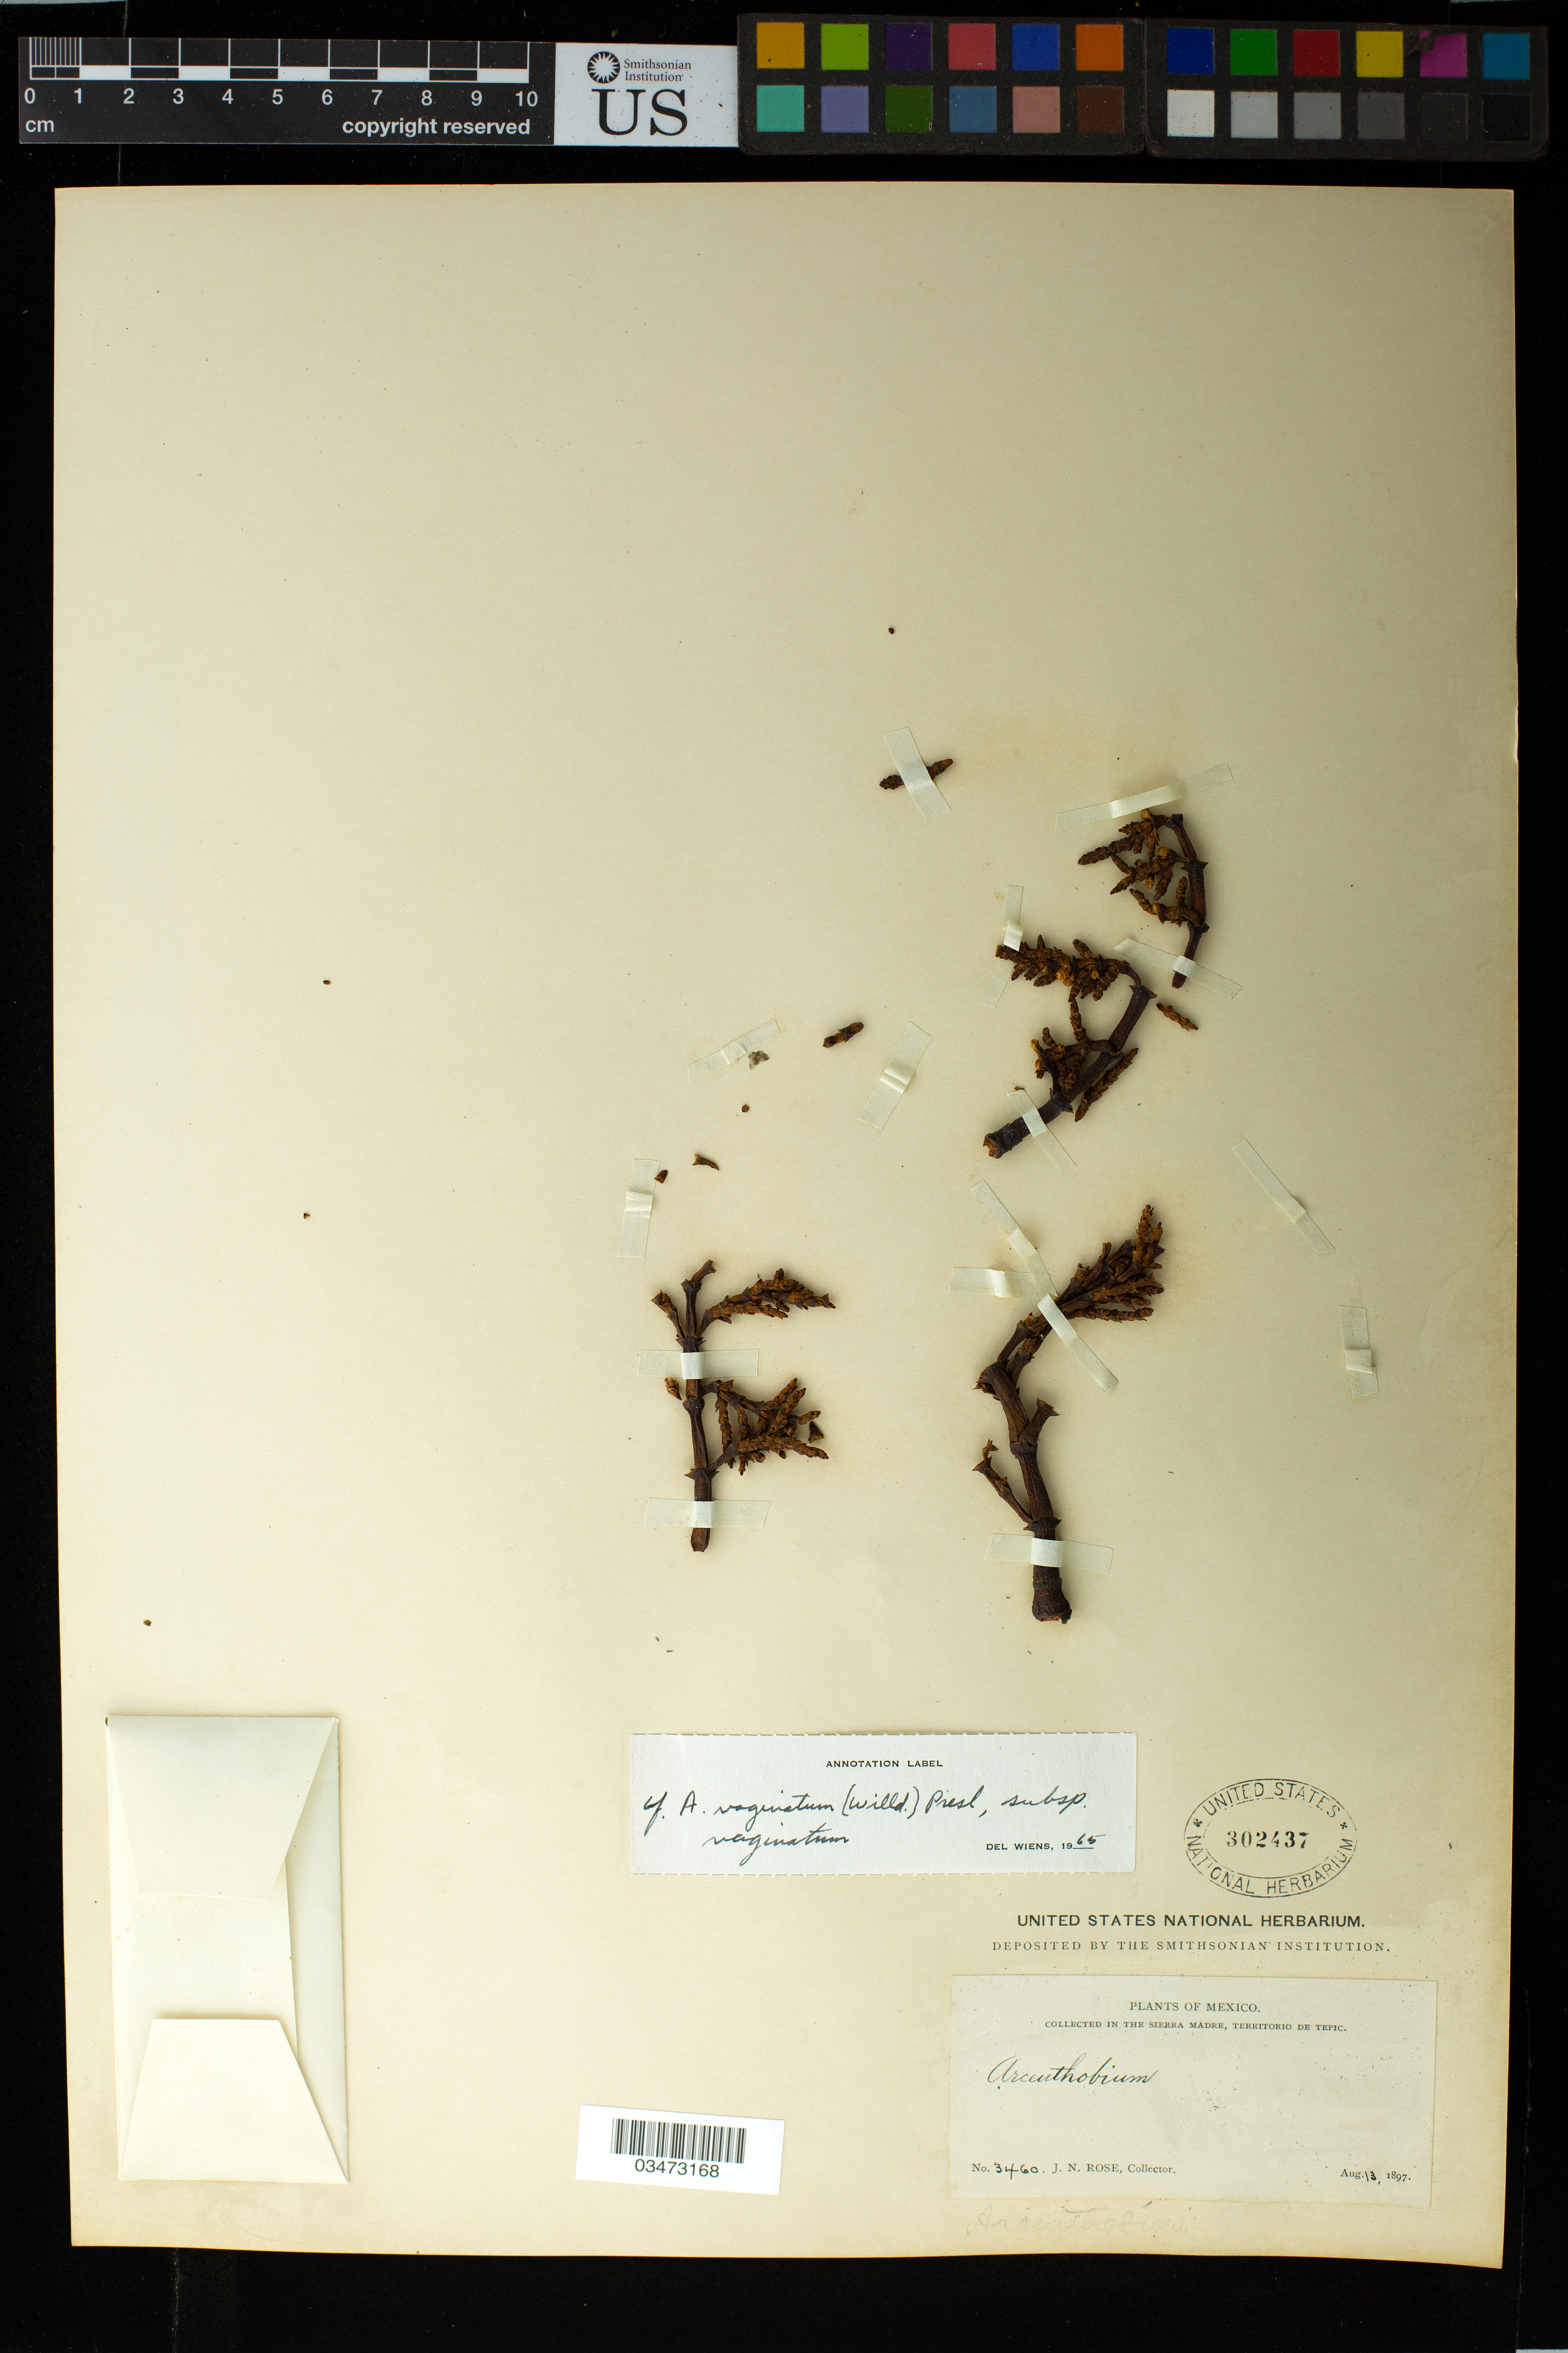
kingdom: Plantae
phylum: Tracheophyta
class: Magnoliopsida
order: Santalales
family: Viscaceae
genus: Arceuthobium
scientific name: Arceuthobium vaginatum subsp. vaginatum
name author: (Willd.) J. Presl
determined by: Wiens, D.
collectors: J. N. Rose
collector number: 3460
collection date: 1897-08-13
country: Mexico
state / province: Nayarit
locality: Sierra Madre, Territorio de Tepec.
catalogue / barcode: US 302437